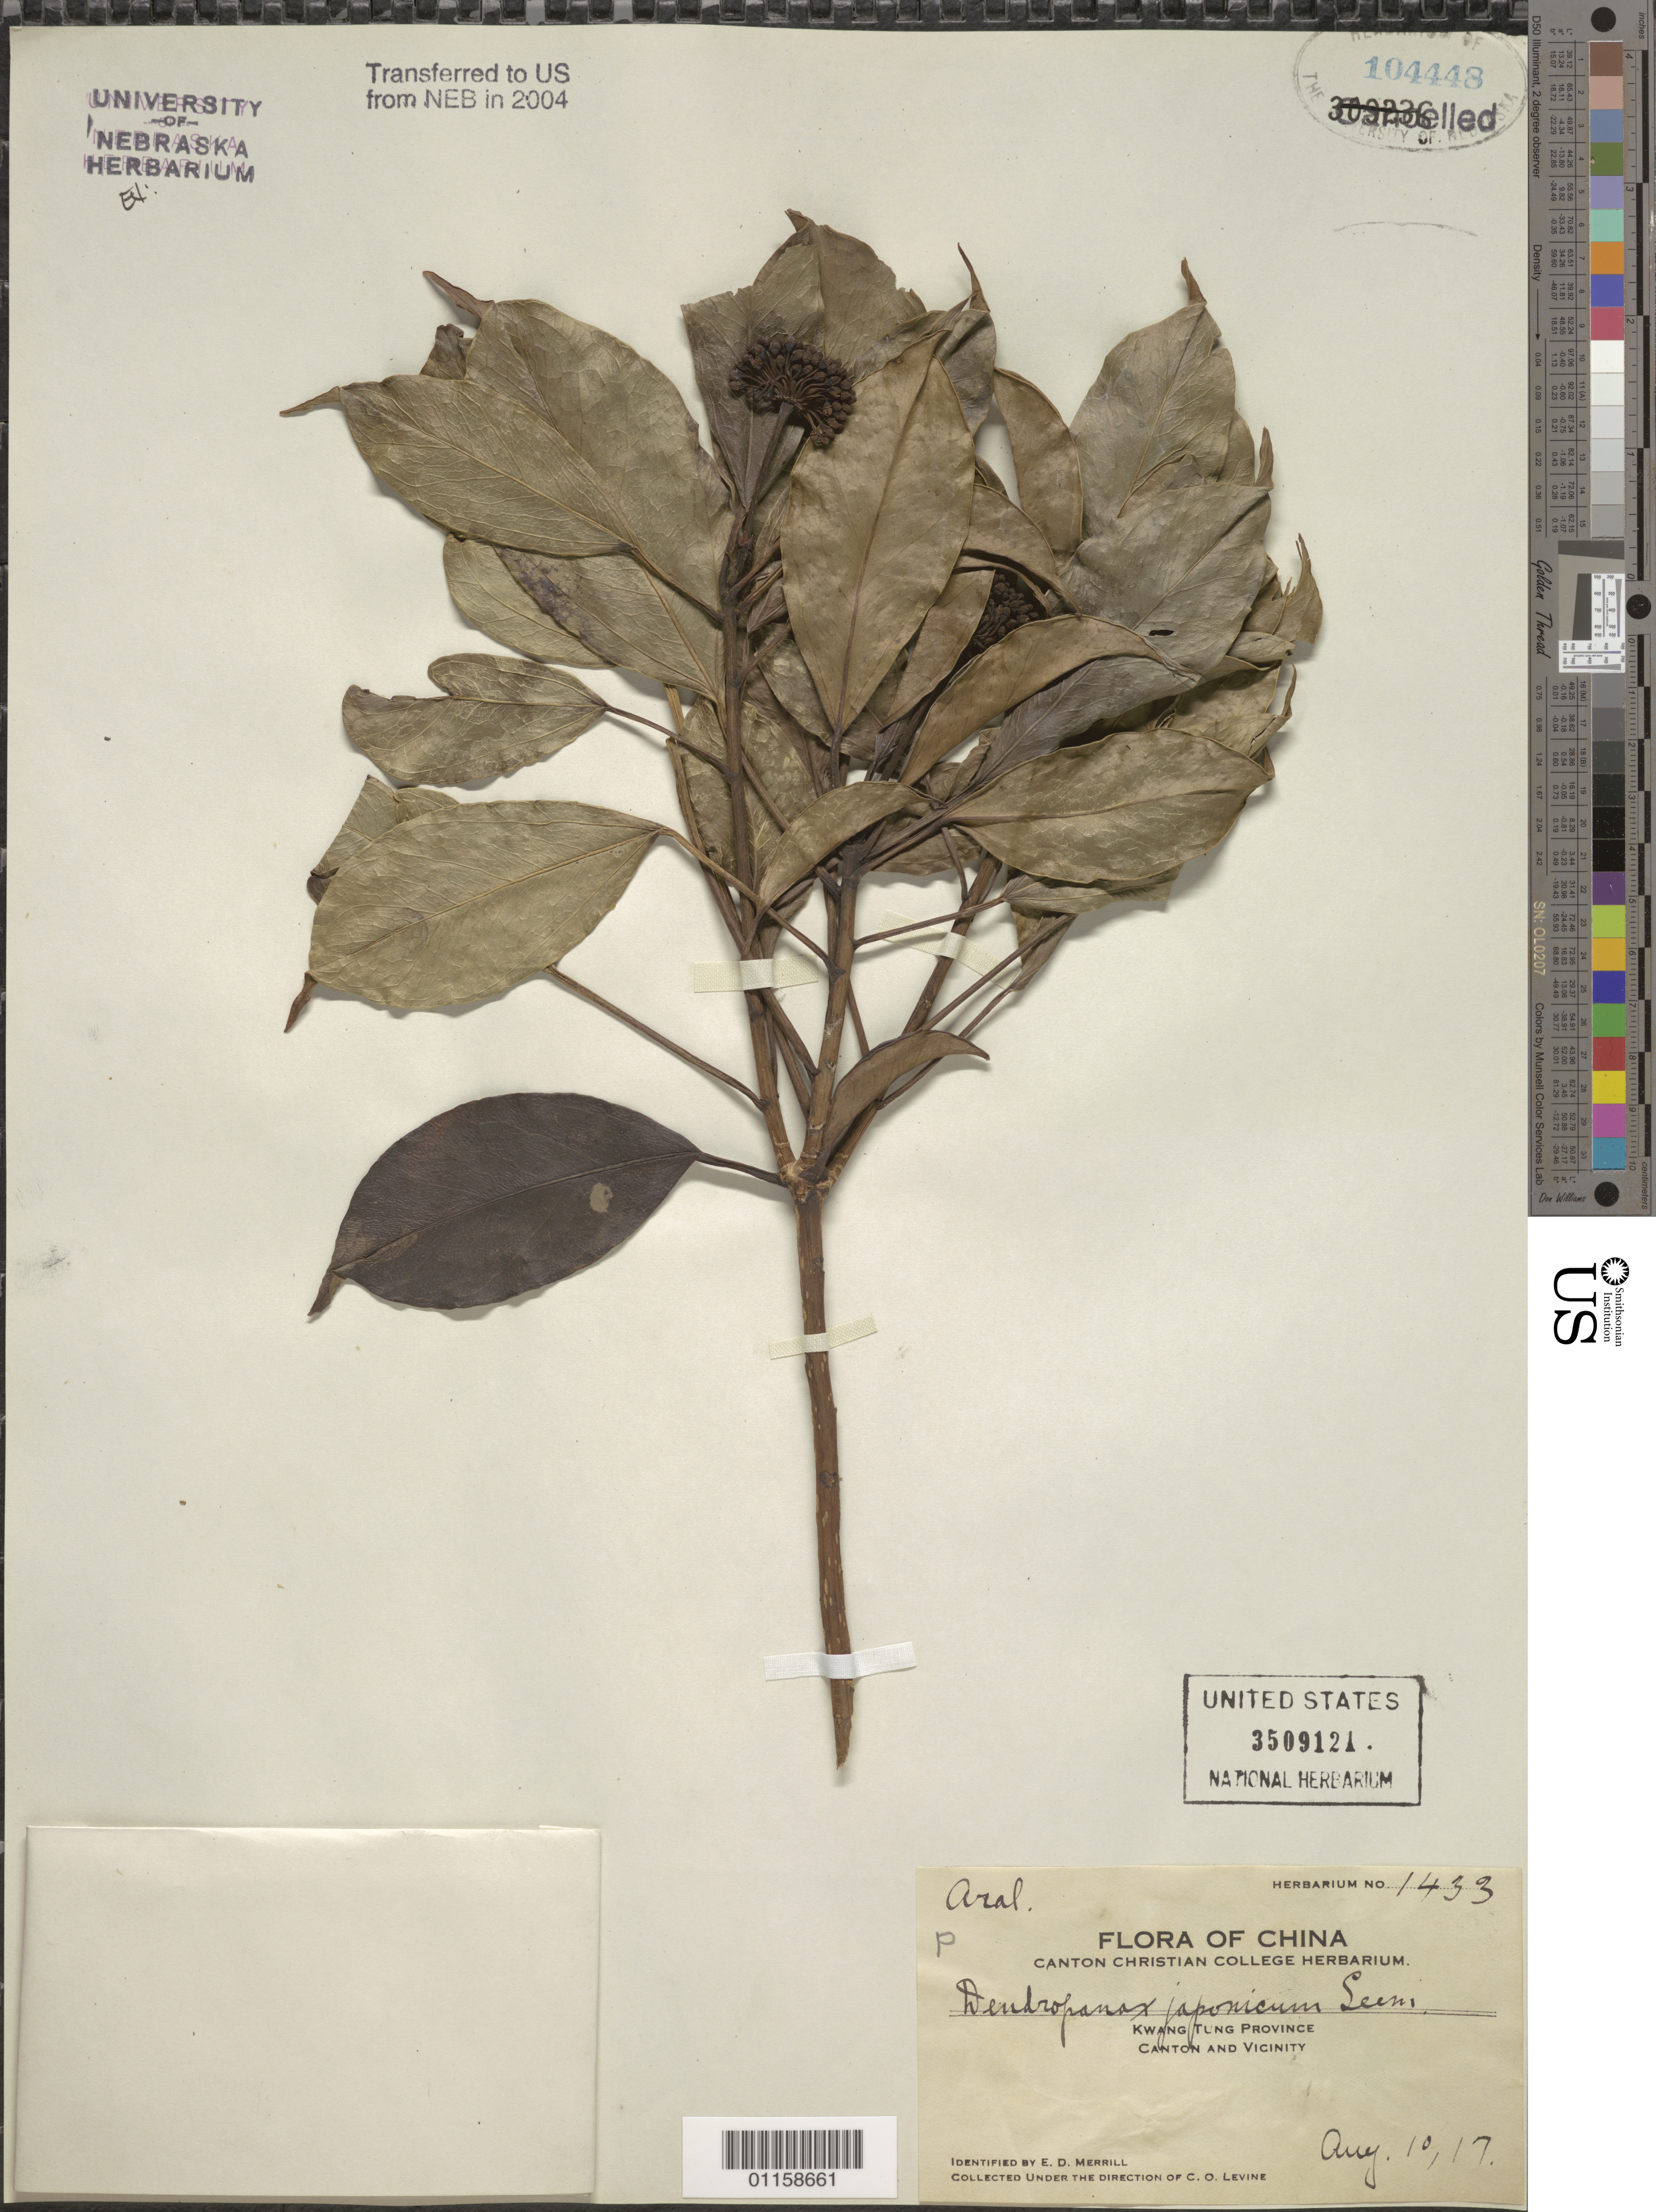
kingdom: Plantae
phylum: Tracheophyta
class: Magnoliopsida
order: Apiales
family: Araliaceae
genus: Dendropanax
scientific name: Dendropanax japonicus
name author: (Jungh.) Seem.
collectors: C. O. Levine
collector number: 1433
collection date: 1917-08-10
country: China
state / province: Guangdong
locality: Canton and Vicinity.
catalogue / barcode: US 3509121